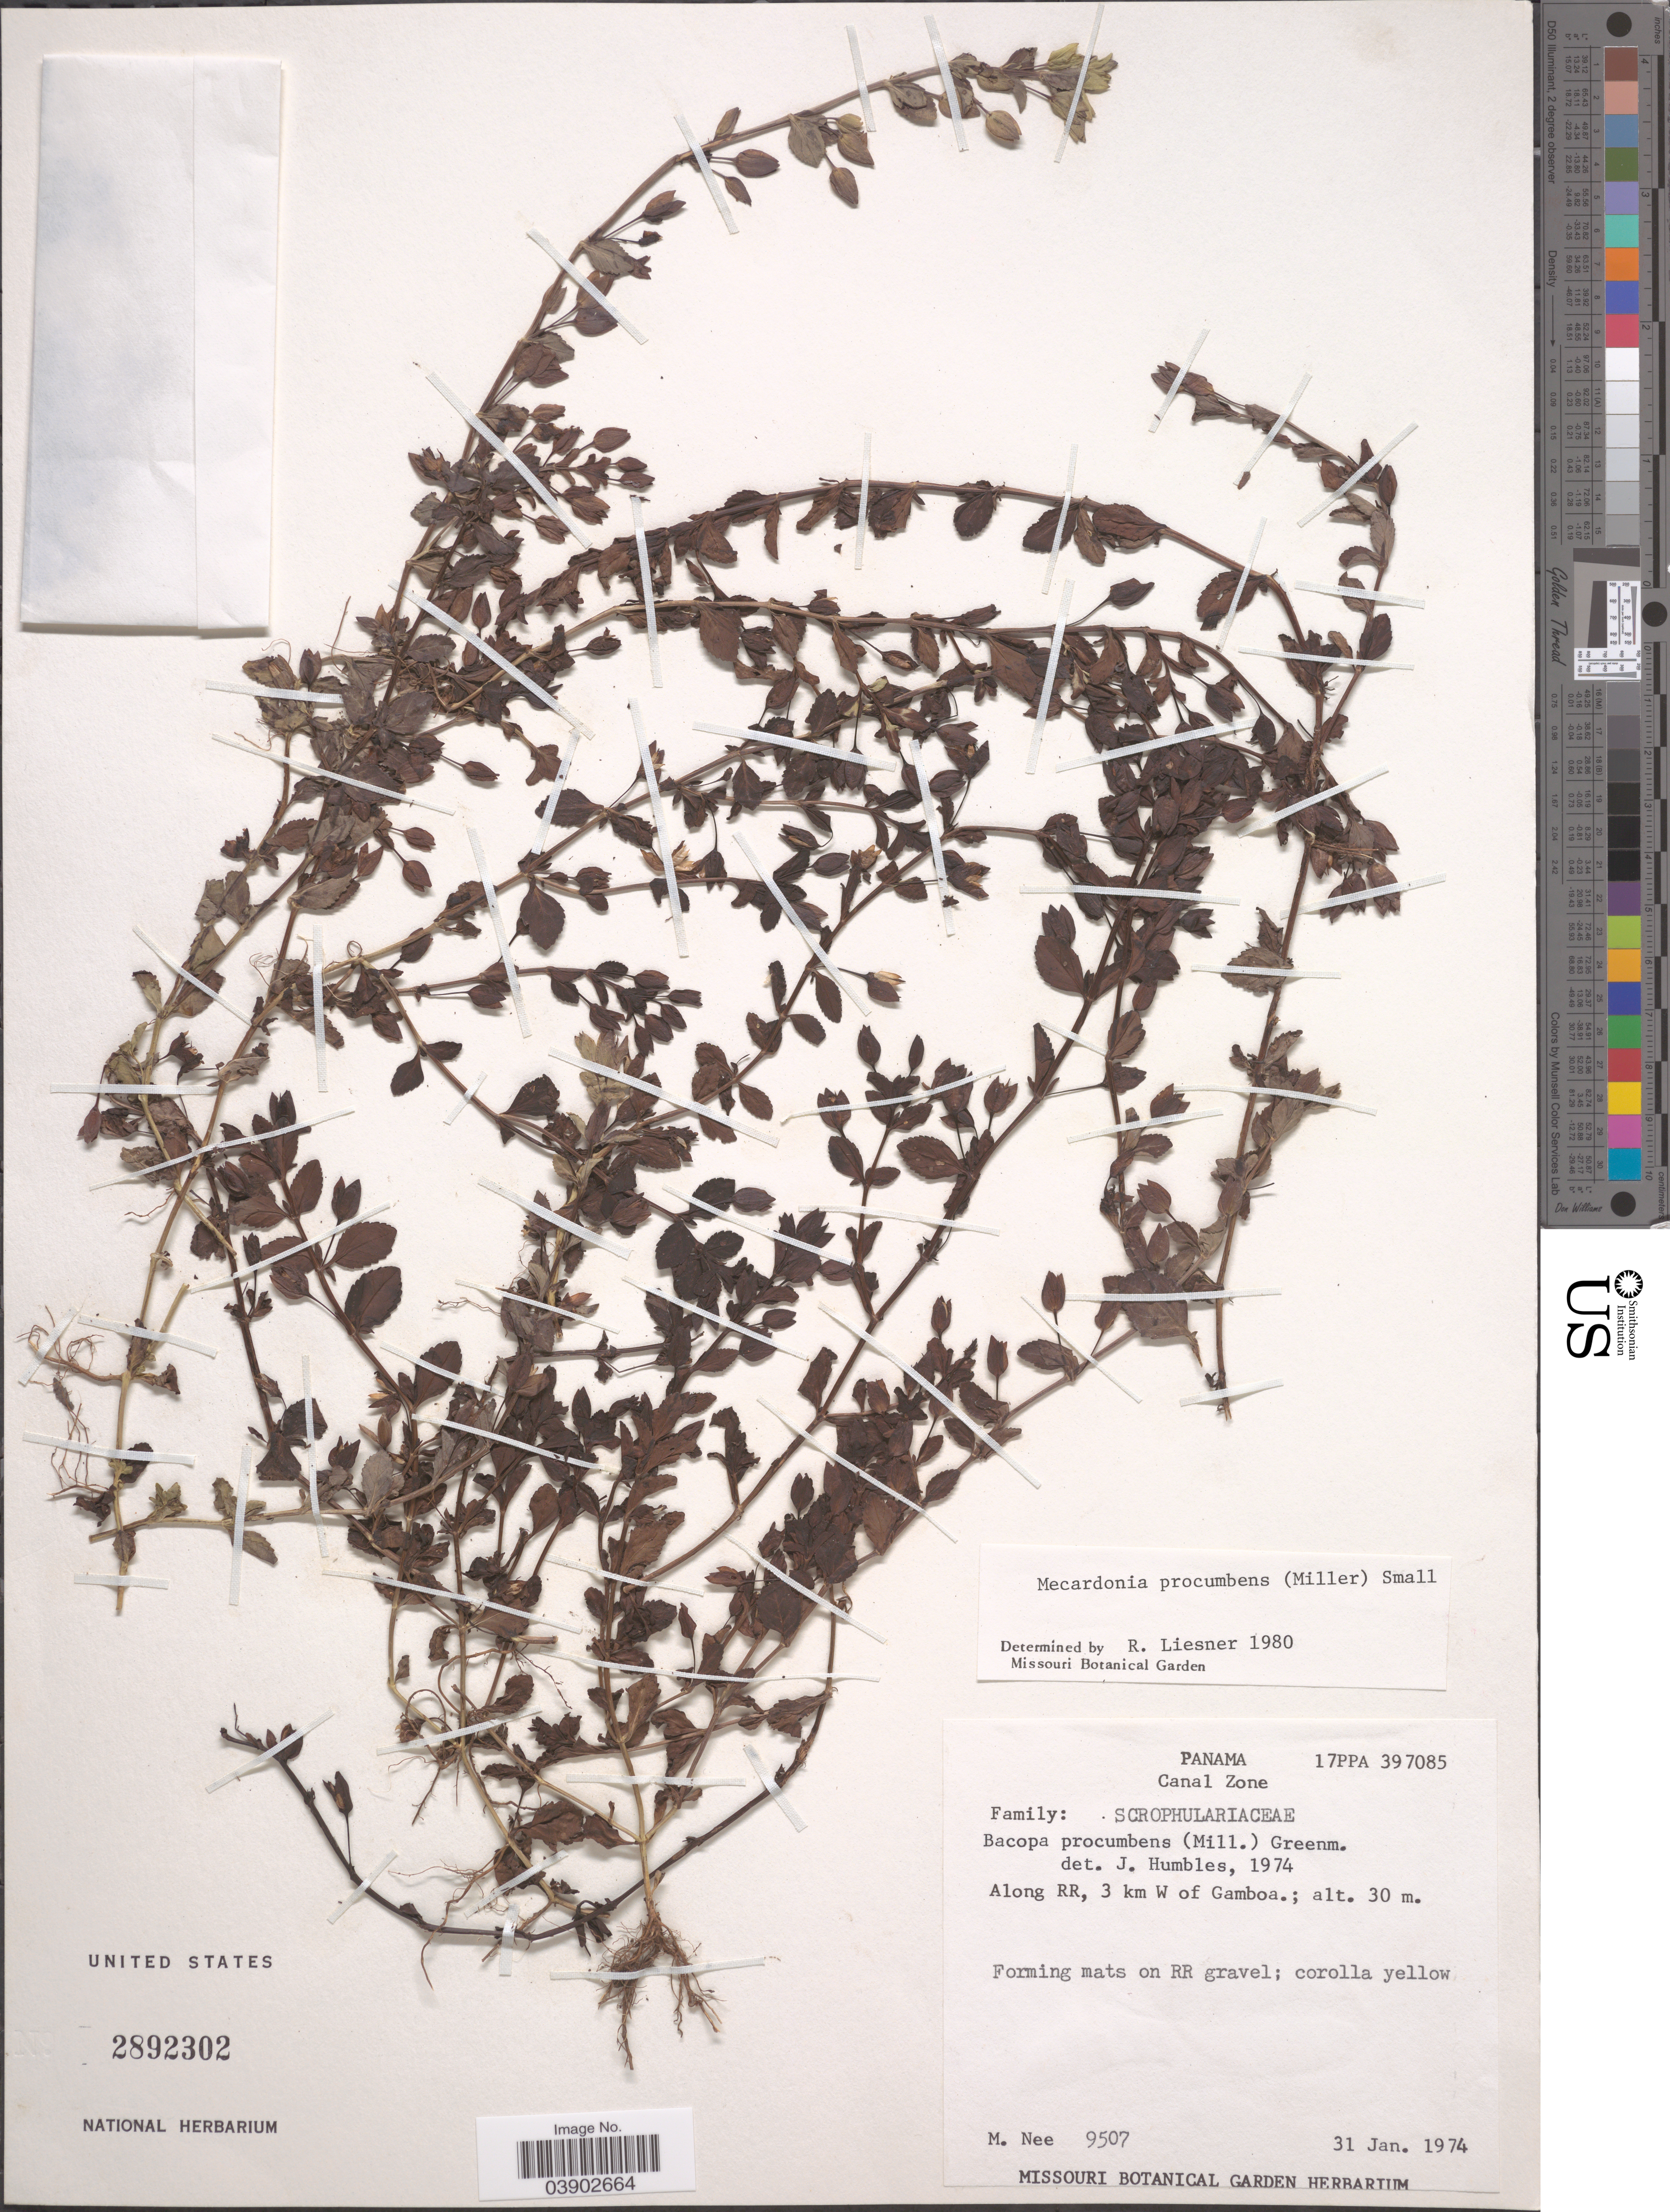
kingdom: Plantae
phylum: Tracheophyta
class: Magnoliopsida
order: Lamiales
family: Plantaginaceae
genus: Mecardonia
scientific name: Mecardonia procumbens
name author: (Mill.) Small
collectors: M. Nee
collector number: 9507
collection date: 1974-01-31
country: Panama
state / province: Colón / Panamá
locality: Canal Zone. Along RR, 3 km W of Gamboa.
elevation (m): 30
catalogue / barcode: US 2892302